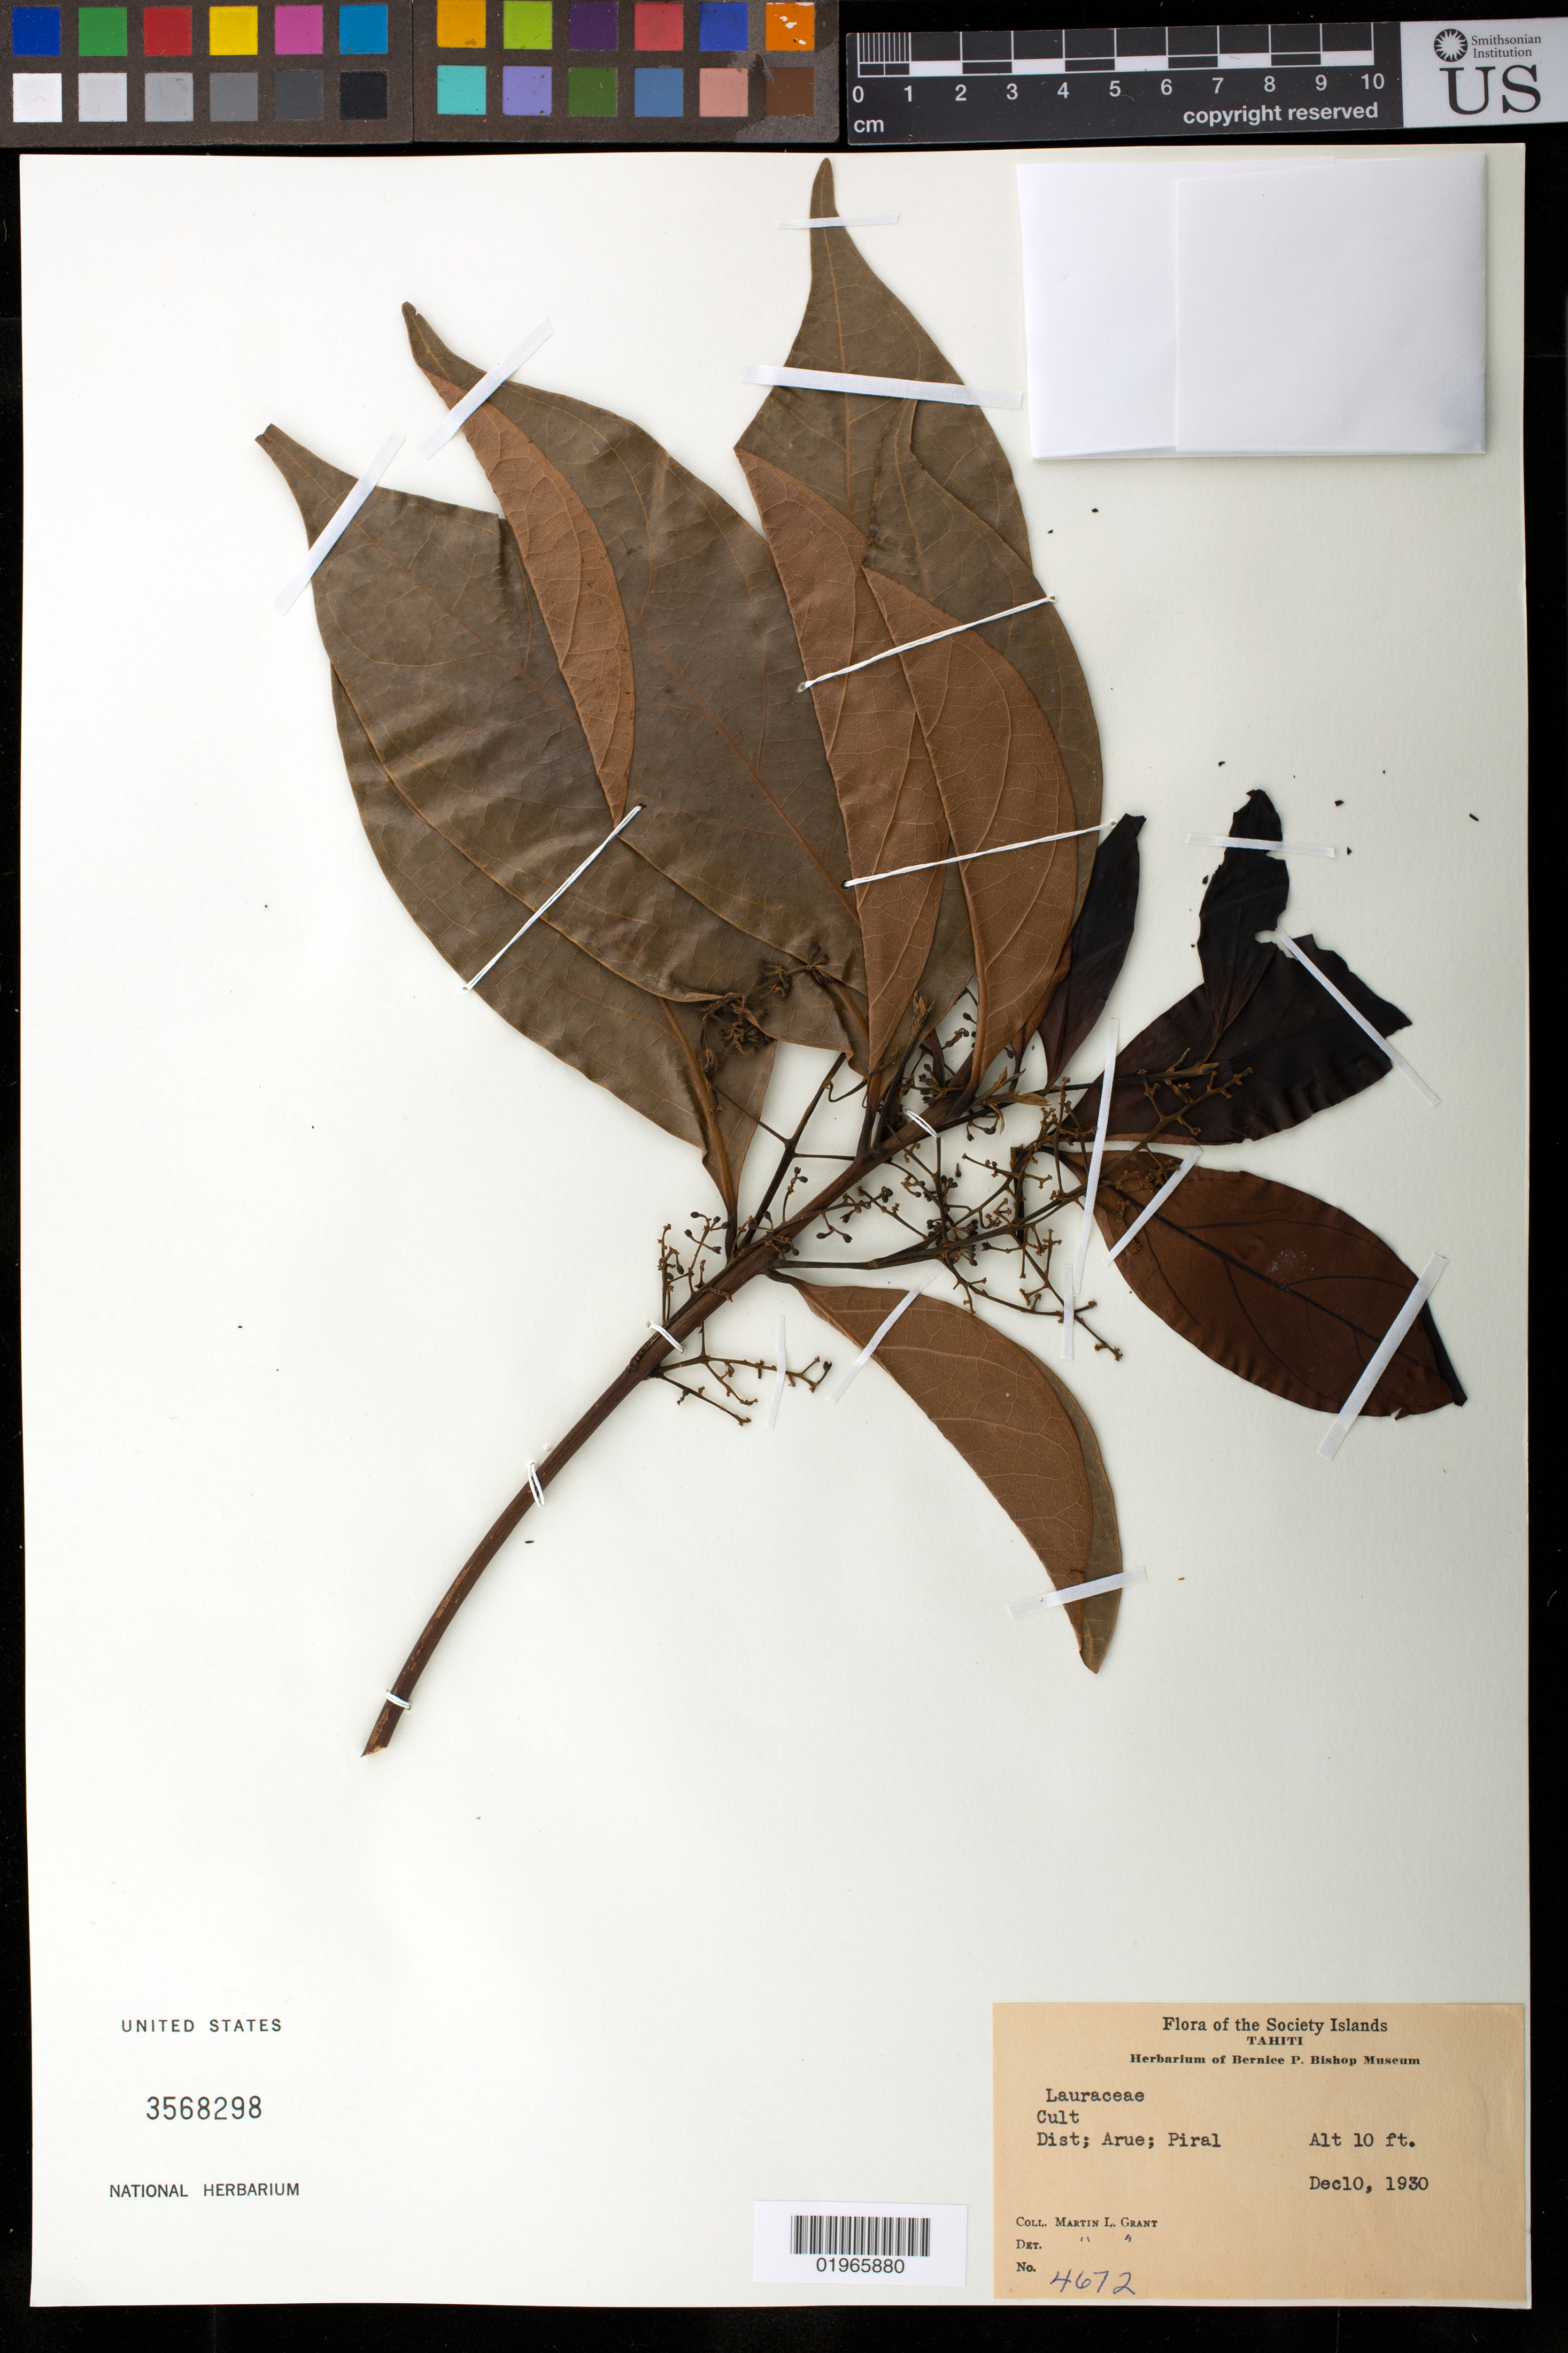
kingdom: Plantae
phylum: Tracheophyta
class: Magnoliopsida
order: Laurales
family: Lauraceae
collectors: M. L. Grant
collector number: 4672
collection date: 1930-12-10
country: French Polynesia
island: Tahiti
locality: Dist: Arue. Piral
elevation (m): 3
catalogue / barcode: US 3568298